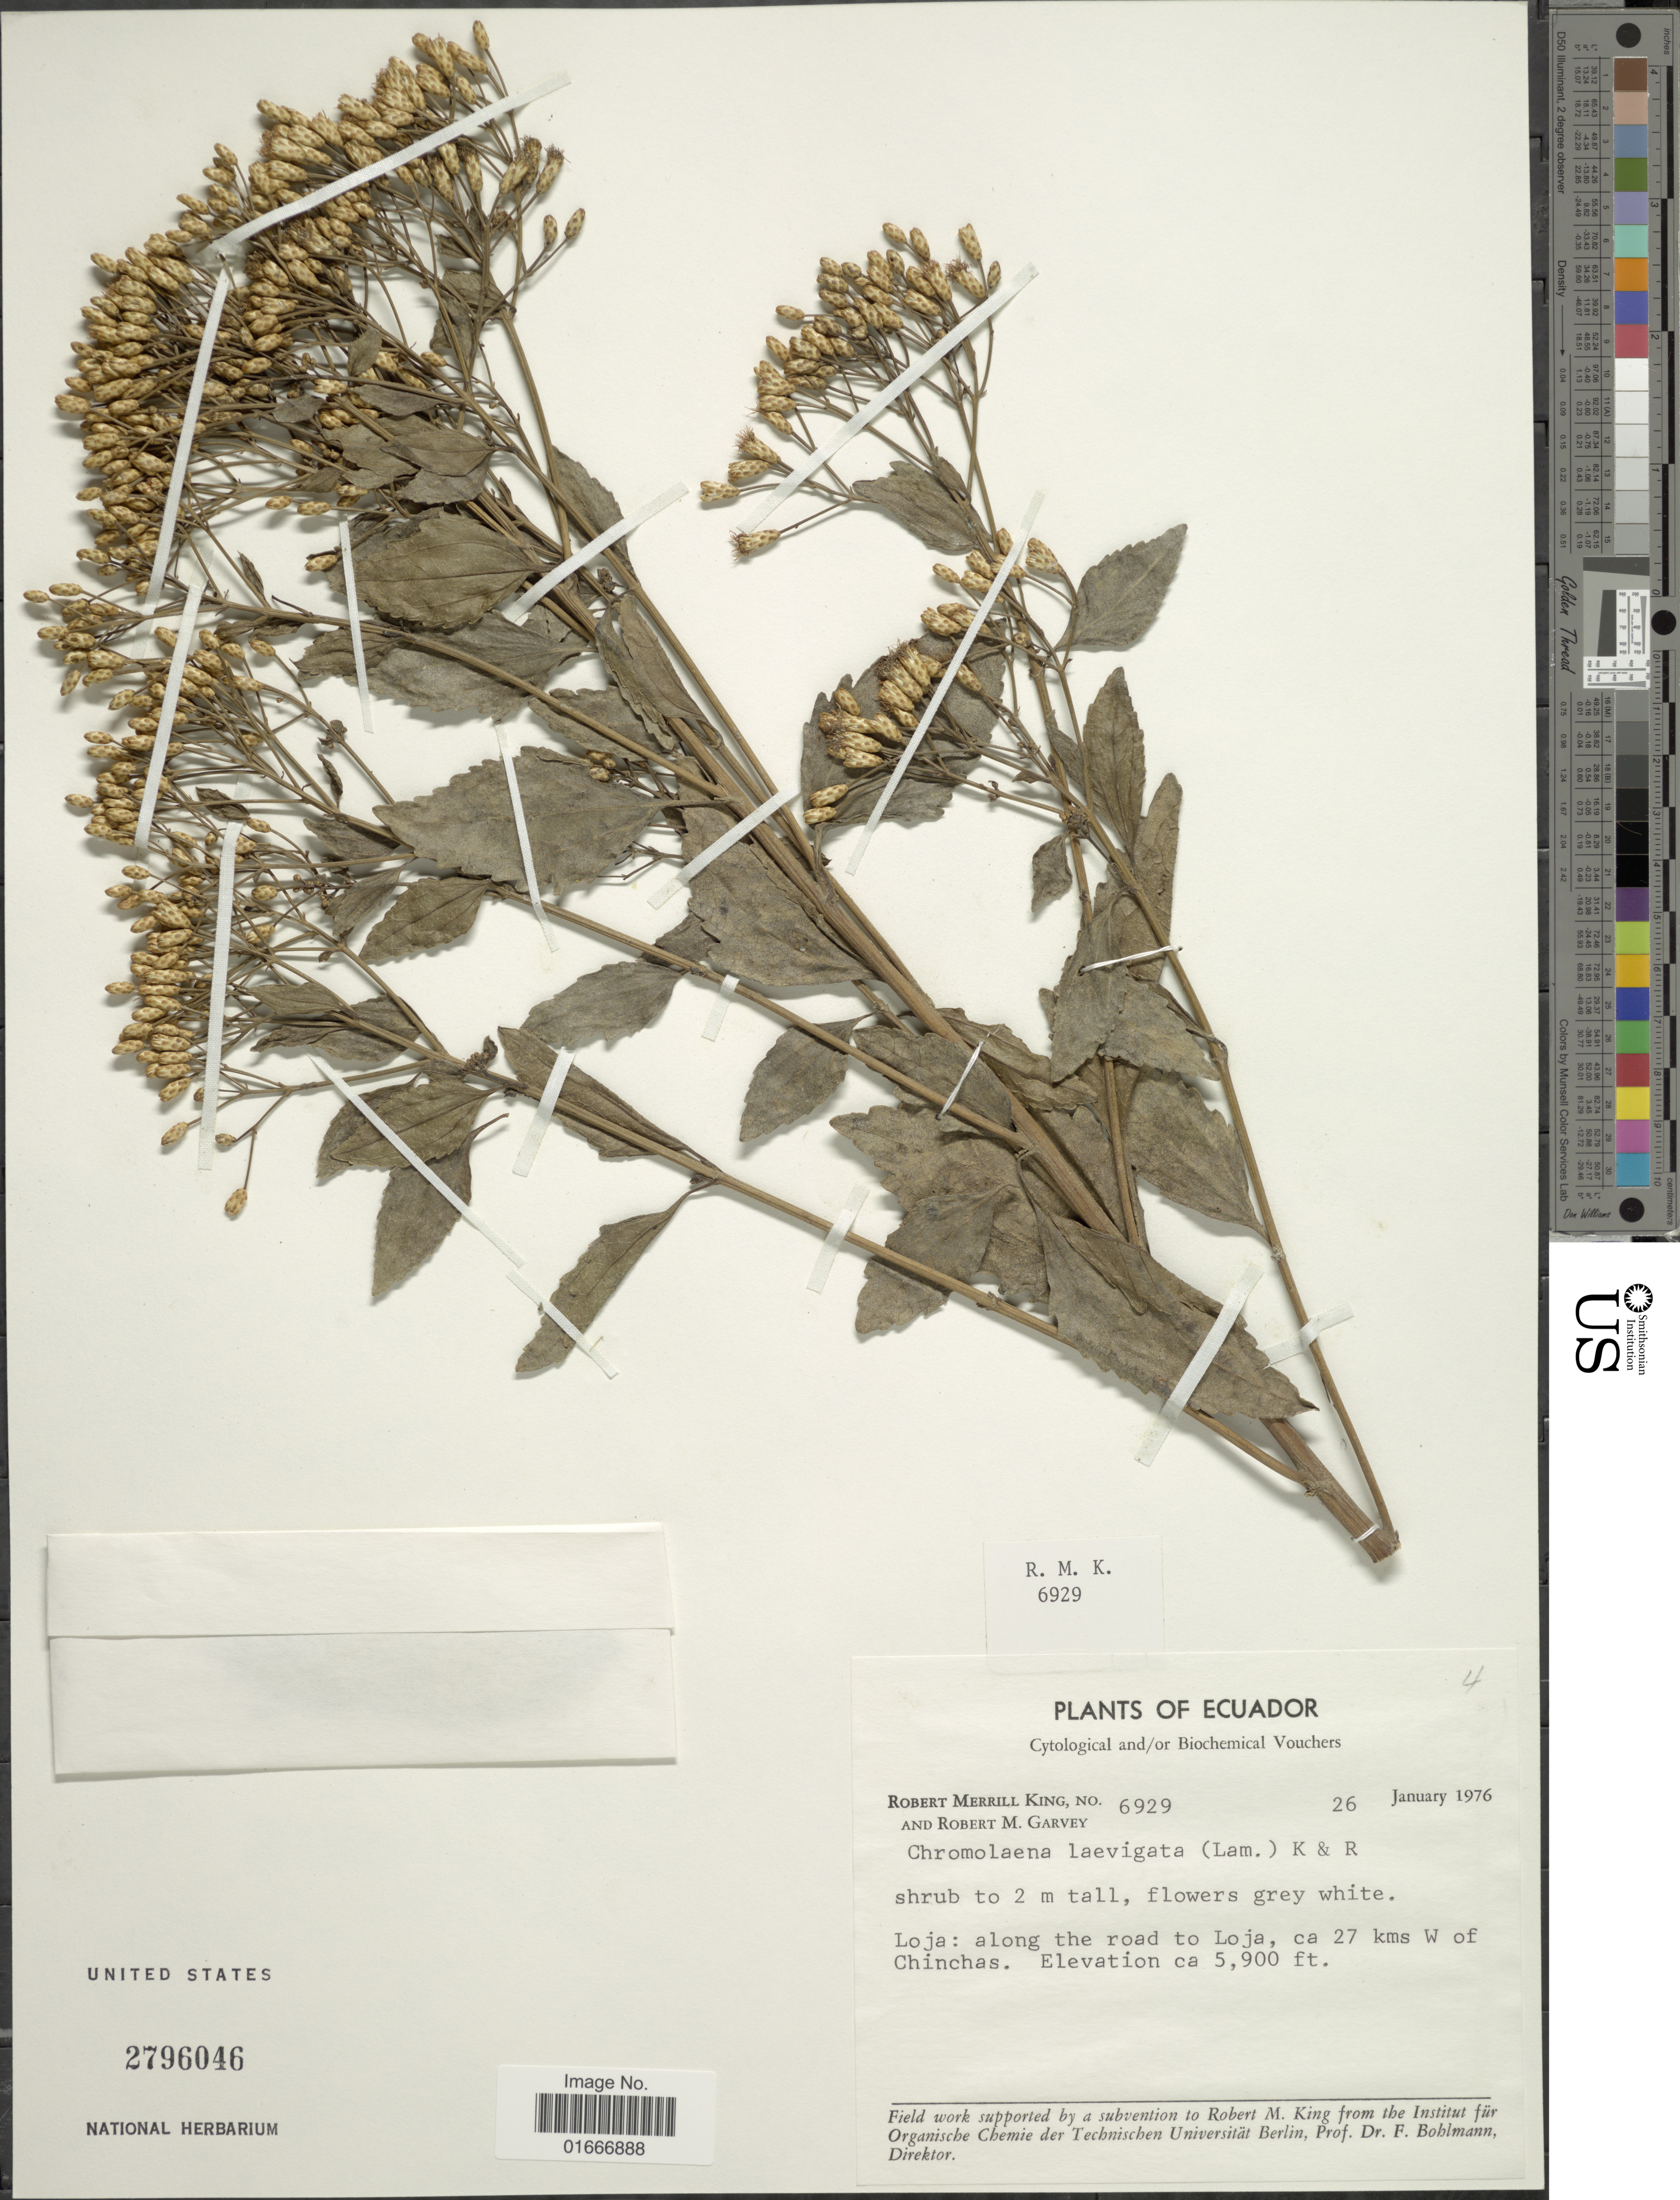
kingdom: Plantae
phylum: Tracheophyta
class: Magnoliopsida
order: Asterales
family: Asteraceae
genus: Chromolaena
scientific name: Chromolaena laevigata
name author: (Lam.) R.M. King & H. Rob.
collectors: R. M. King & R. Garvey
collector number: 6929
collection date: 1976-01-26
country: Ecuador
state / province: Loja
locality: Along the road to Loja, ca 27 kms W of Chinchas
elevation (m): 1798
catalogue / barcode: US 2796046